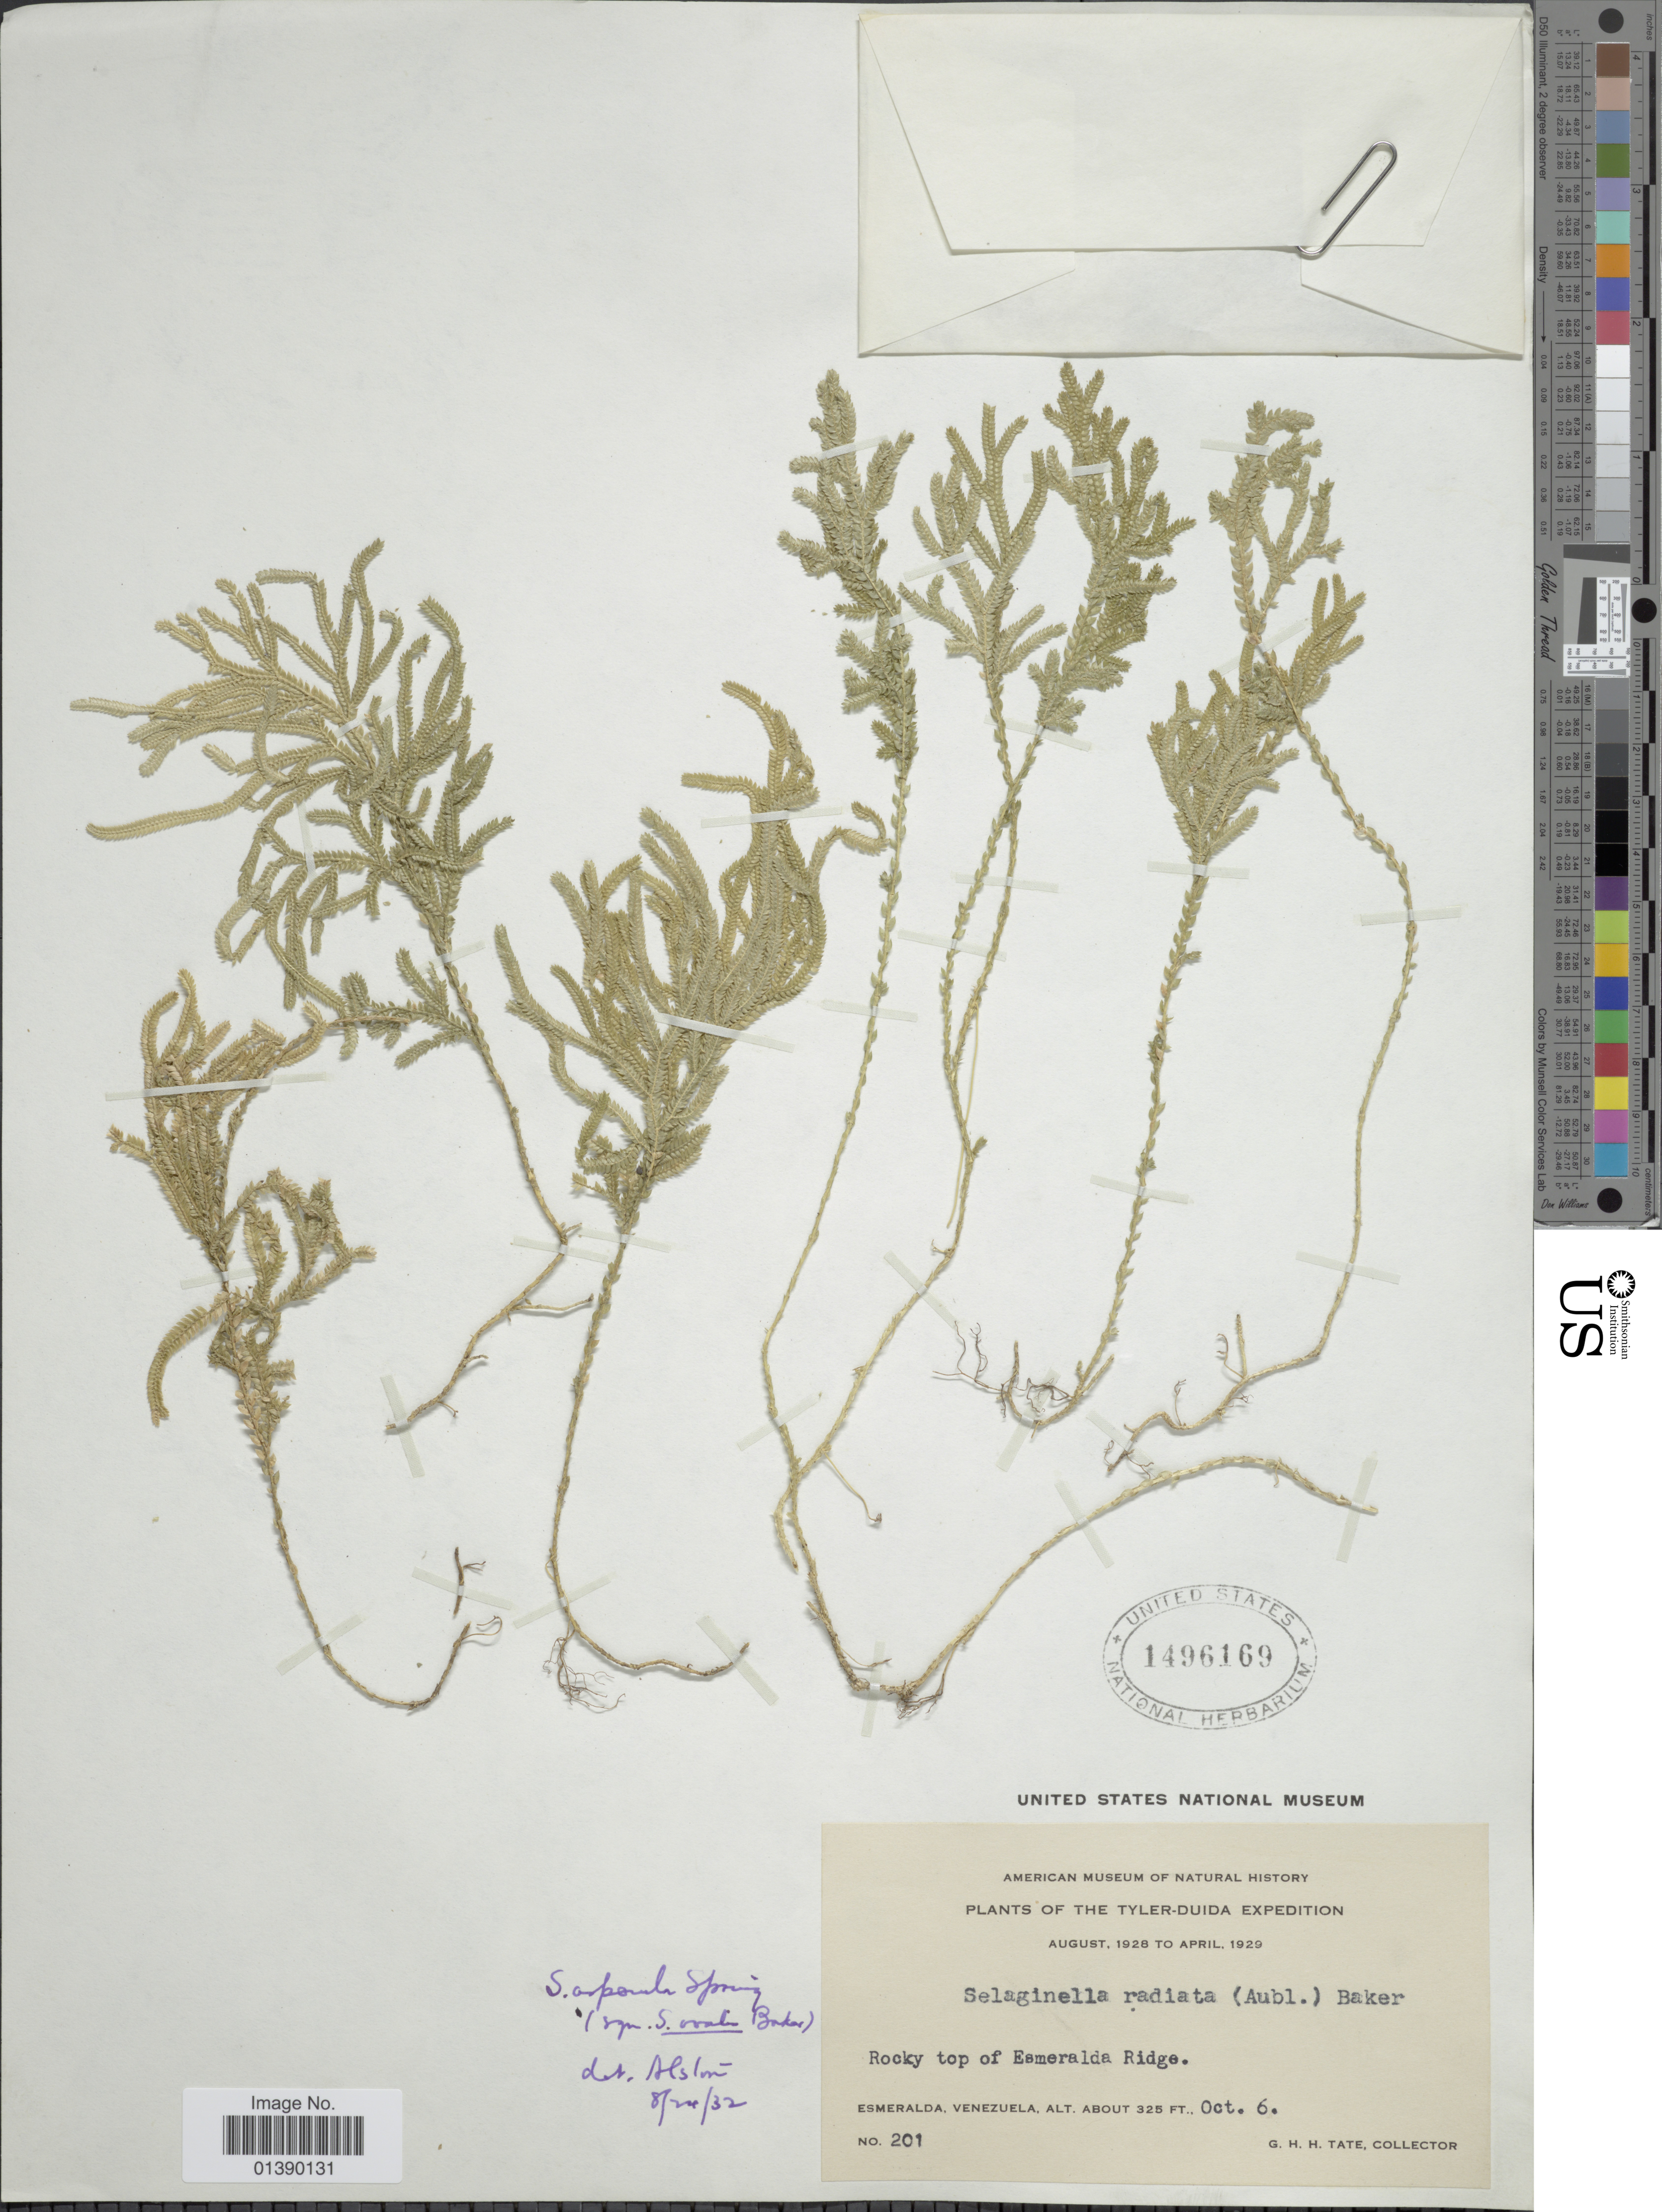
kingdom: Plantae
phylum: Tracheophyta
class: Lycopodiopsida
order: Selaginellales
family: Selaginellaceae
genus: Selaginella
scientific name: Selaginella asperula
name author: Spring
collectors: G. Tate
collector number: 201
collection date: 1928-10-06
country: Venezuela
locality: Rocky top of Esmeralda Ridge,Esmeralda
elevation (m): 99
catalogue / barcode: US 1496169